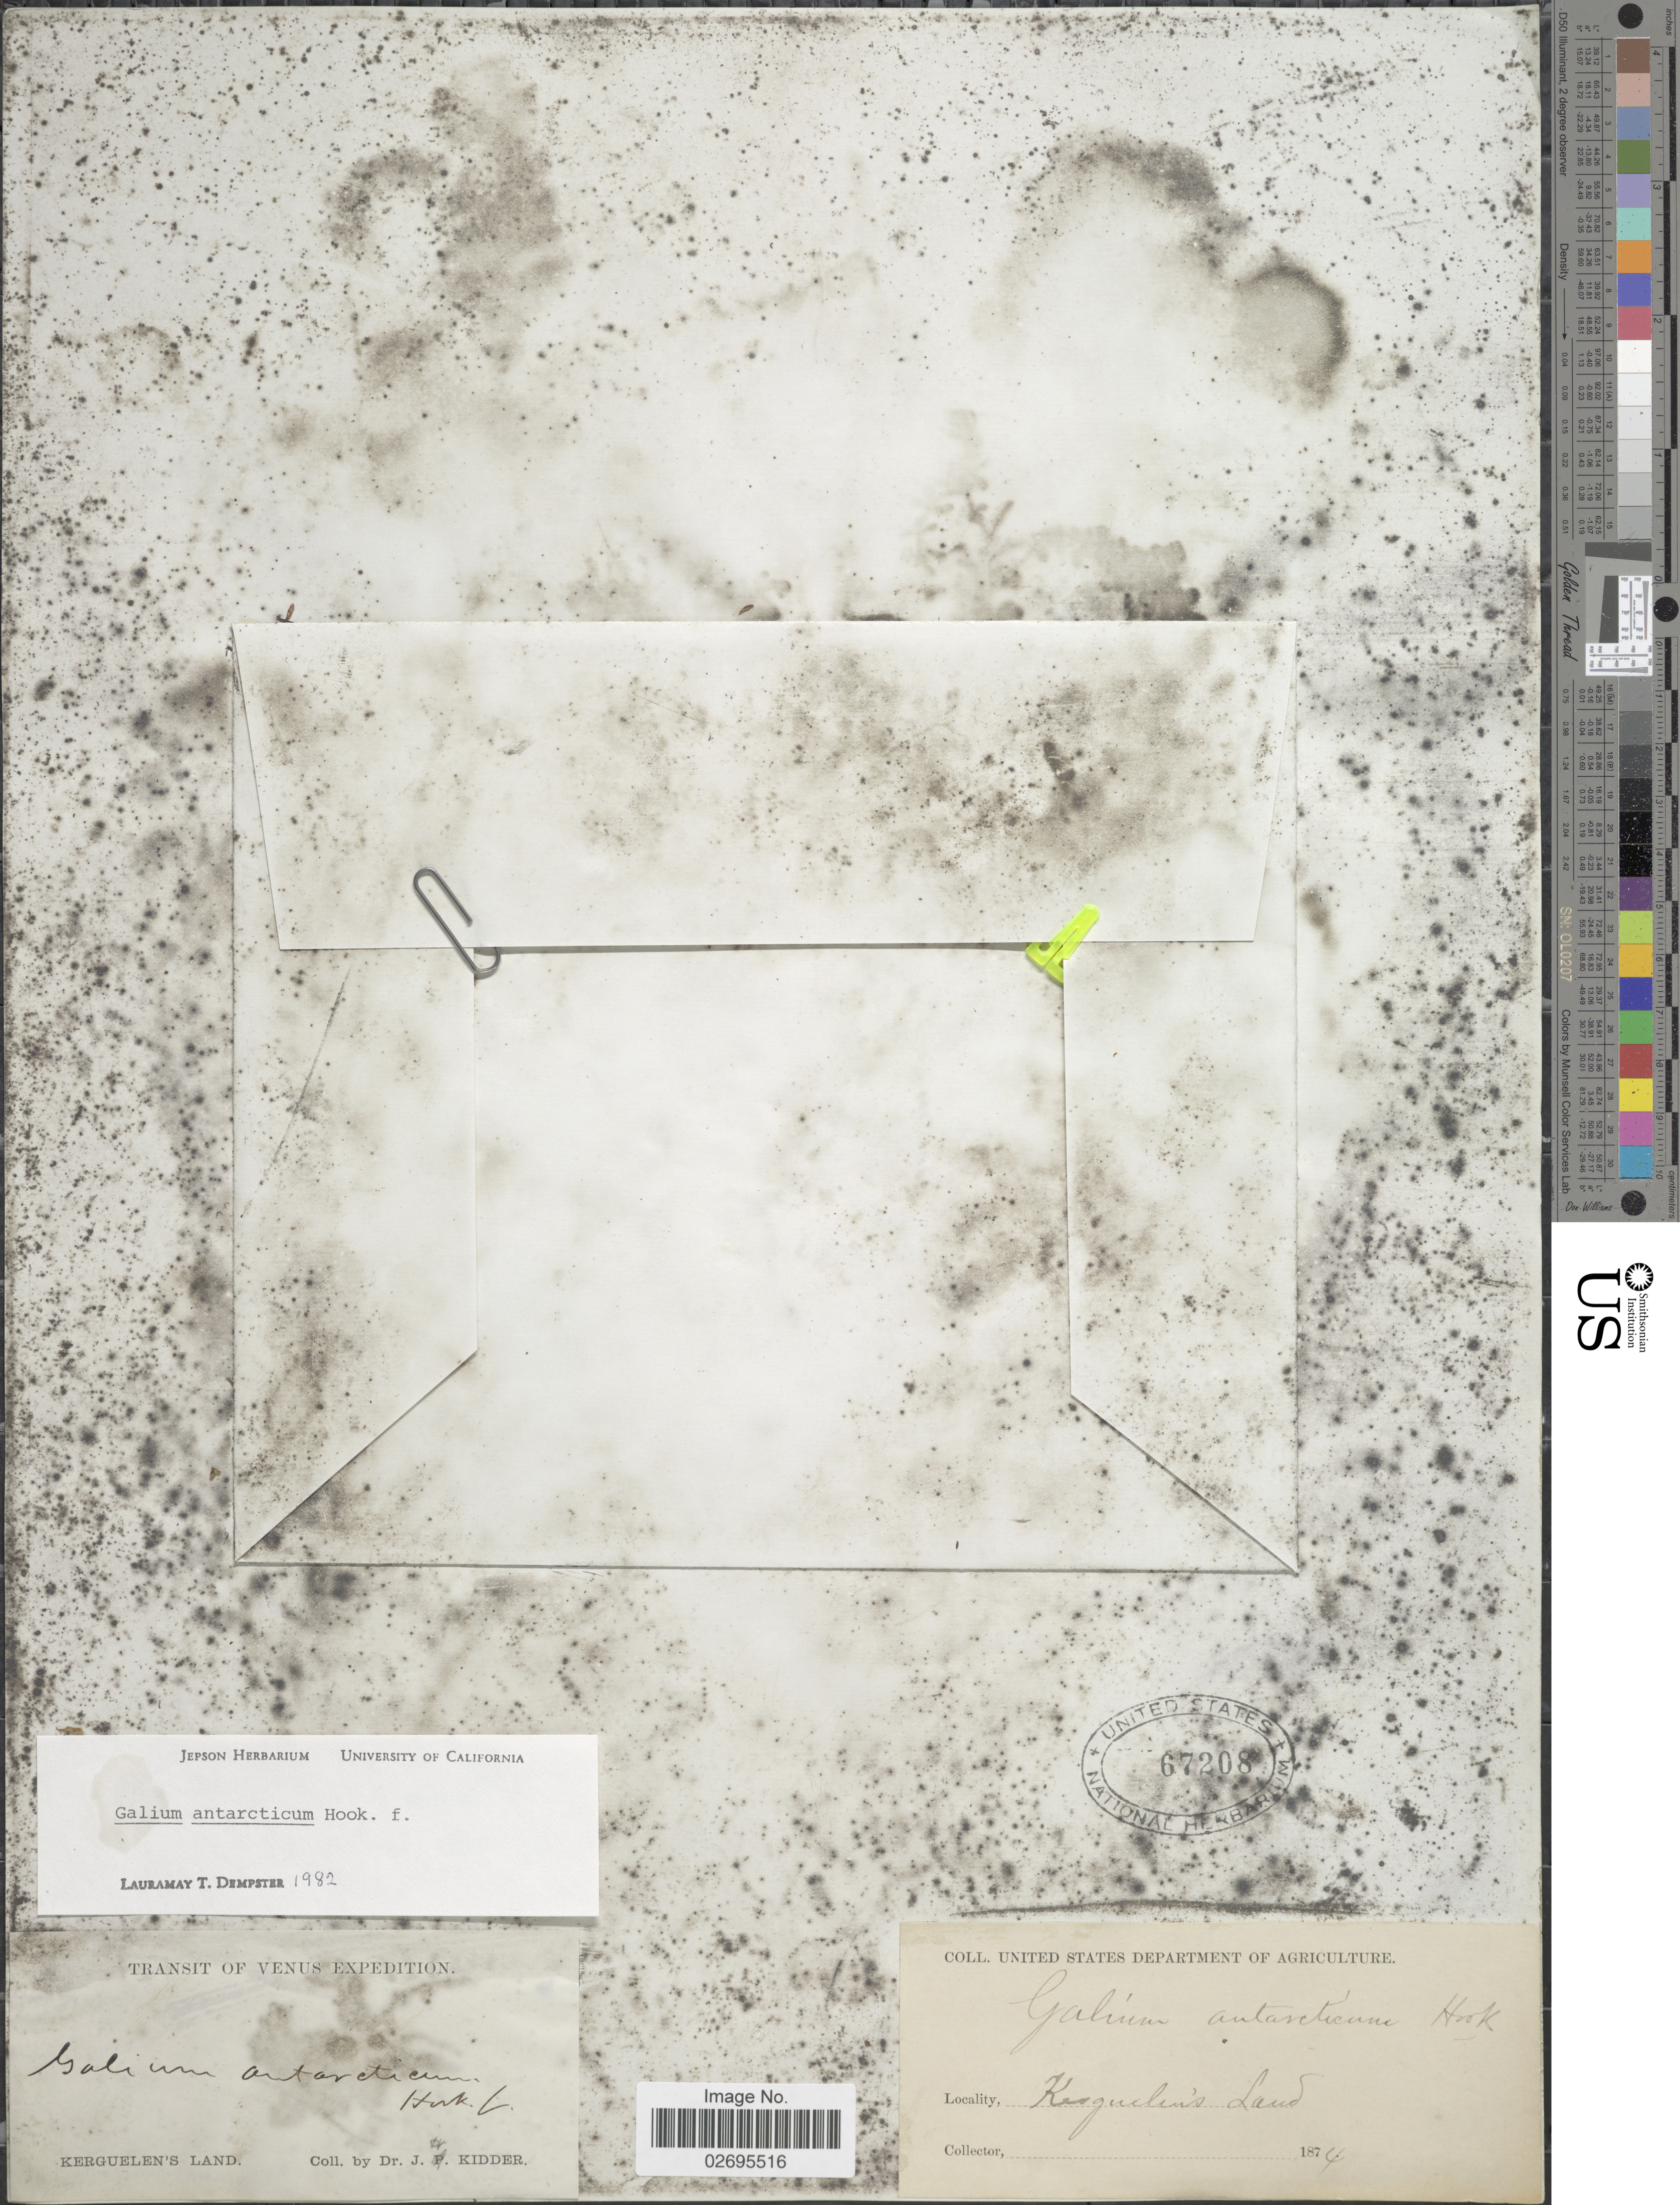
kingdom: Plantae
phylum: Tracheophyta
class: Magnoliopsida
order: Gentianales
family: Rubiaceae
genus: Galium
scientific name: Galium antarcticum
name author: Hook. f.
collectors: J. Kidder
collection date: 1874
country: French Southern Territories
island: Kerguelen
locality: Transit of Venus, Kerguelen's Land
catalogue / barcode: US 67208